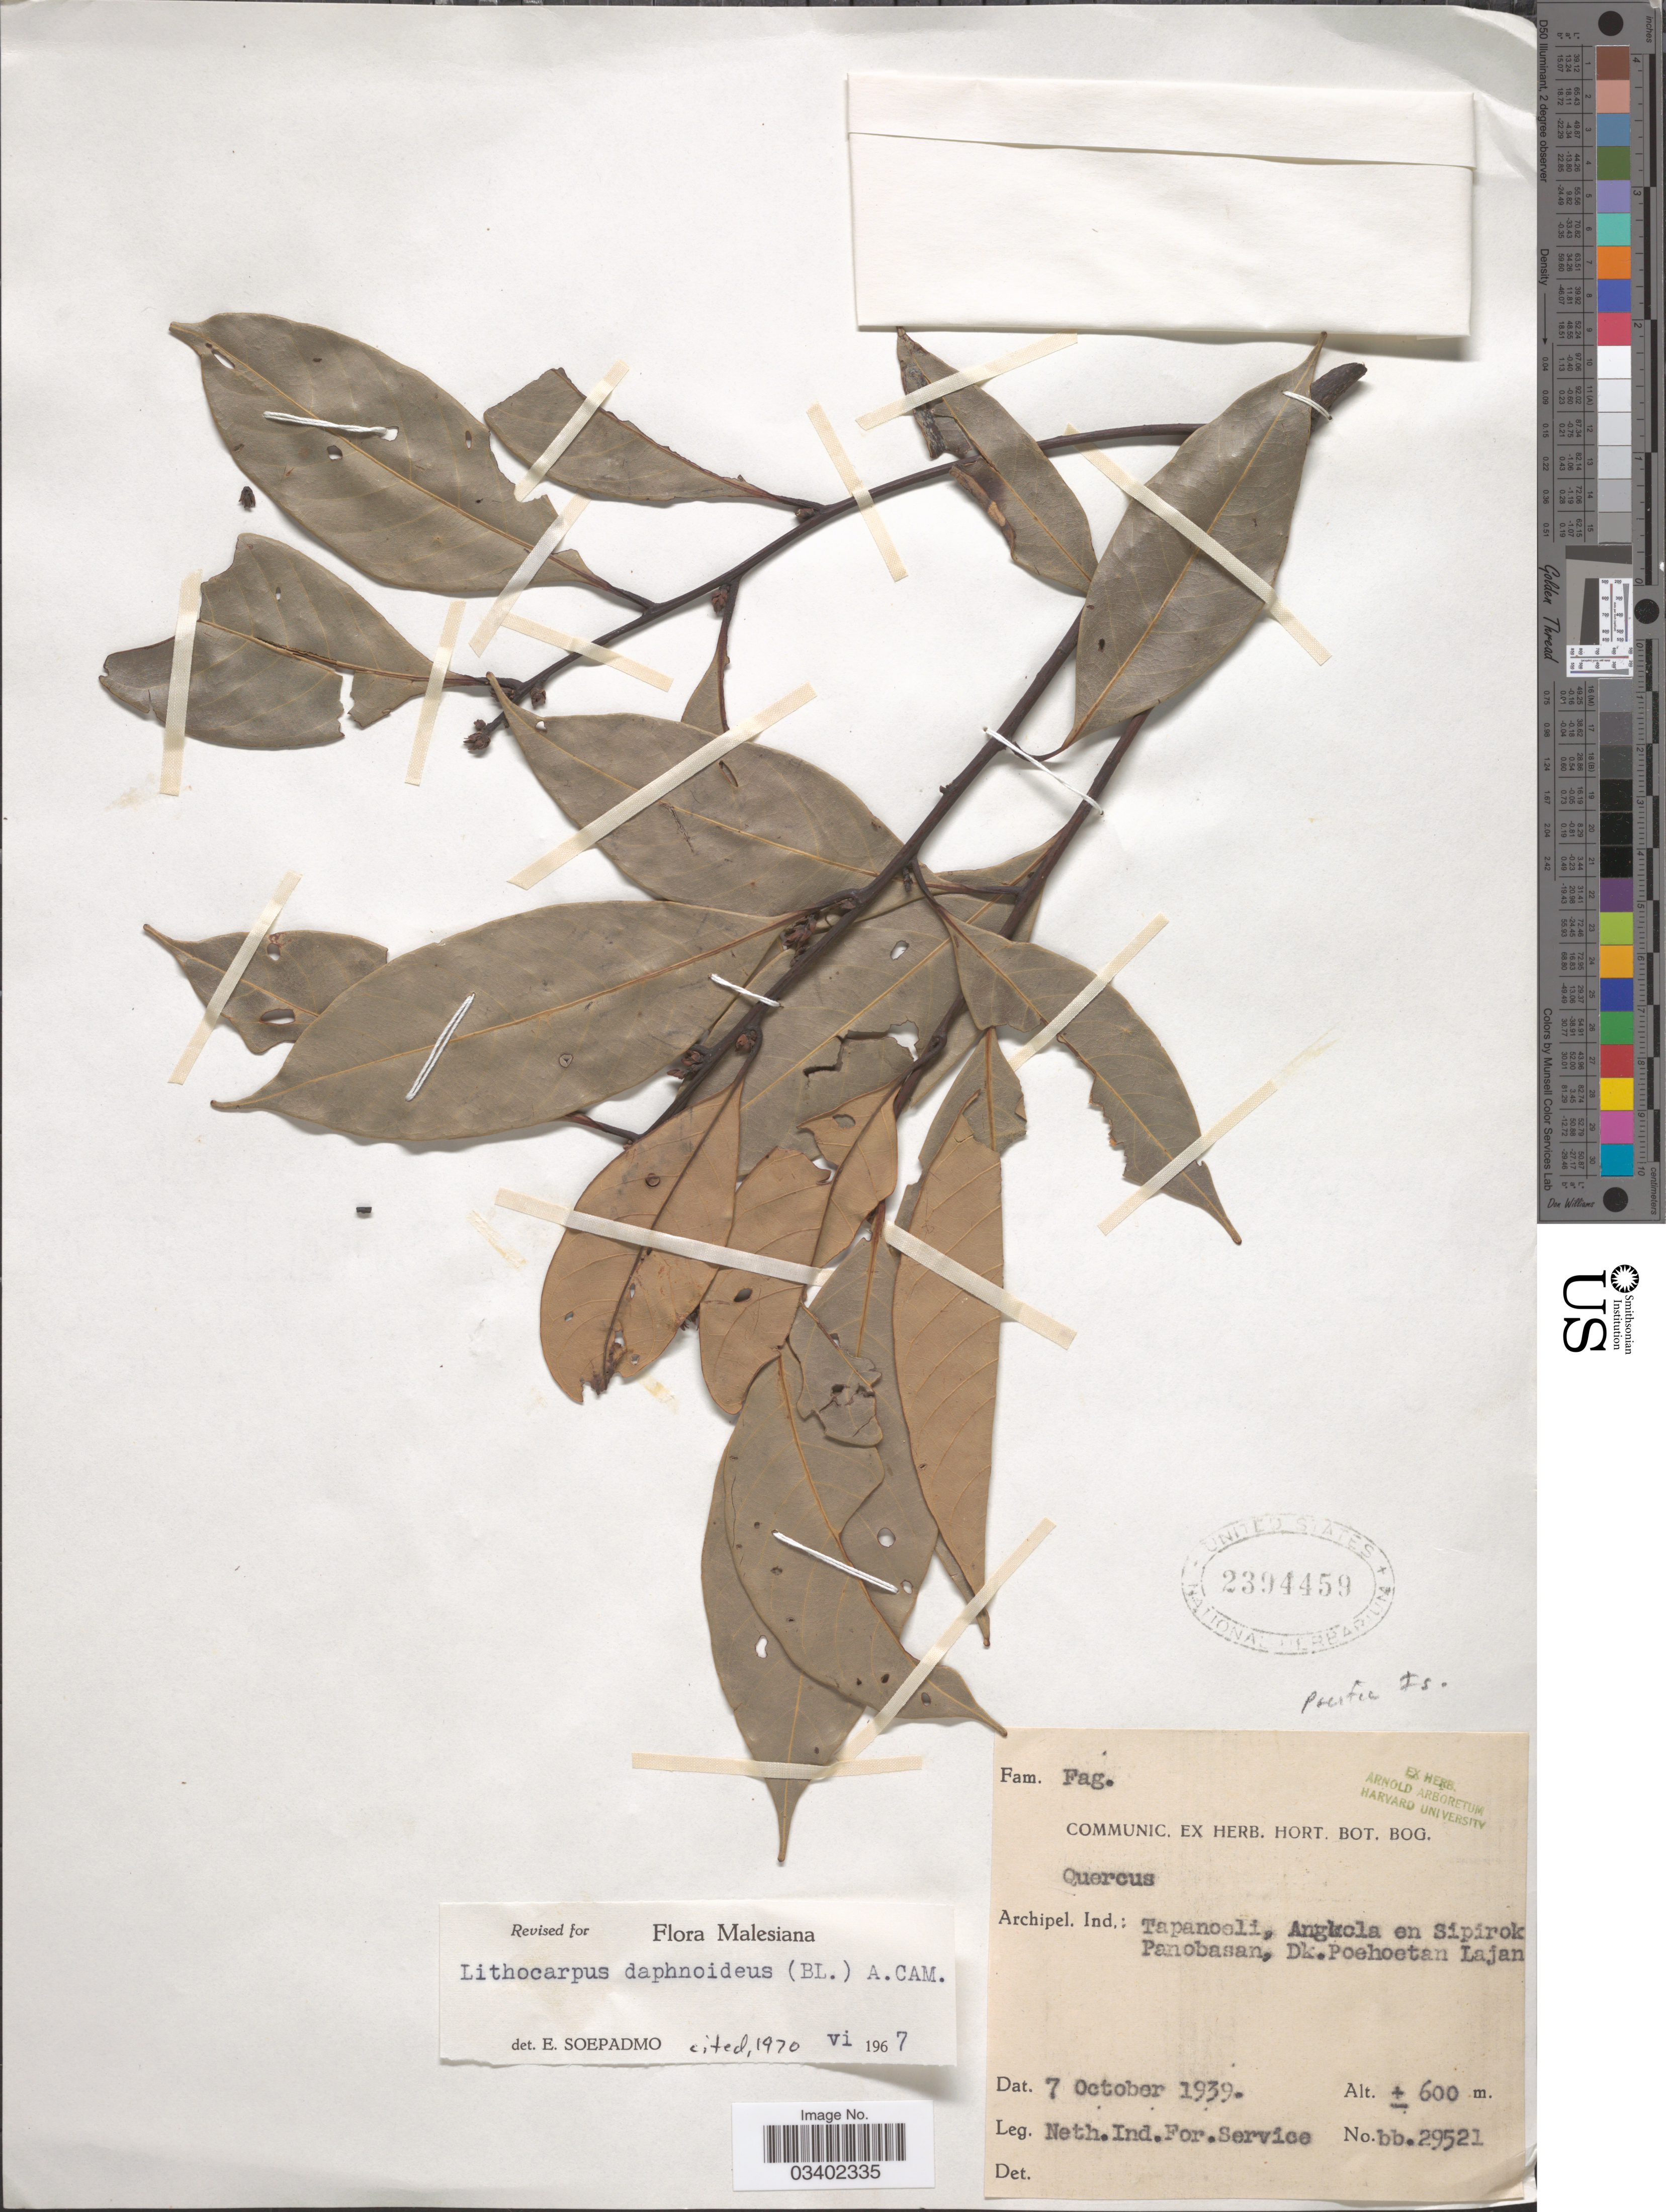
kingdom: Plantae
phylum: Tracheophyta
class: Magnoliopsida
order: Fagales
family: Fagaceae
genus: Lithocarpus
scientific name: Lithocarpus daphnoideus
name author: (Blume) A. Camus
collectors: Neth. Ind. For. Service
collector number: bb.29521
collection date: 1939-10-07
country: Indonesia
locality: Archipel. Ind.: Tapanoeli, Angkola en Sipirok Panobasan, Dk.Poehoetan Lajan.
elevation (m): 600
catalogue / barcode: US 2394459